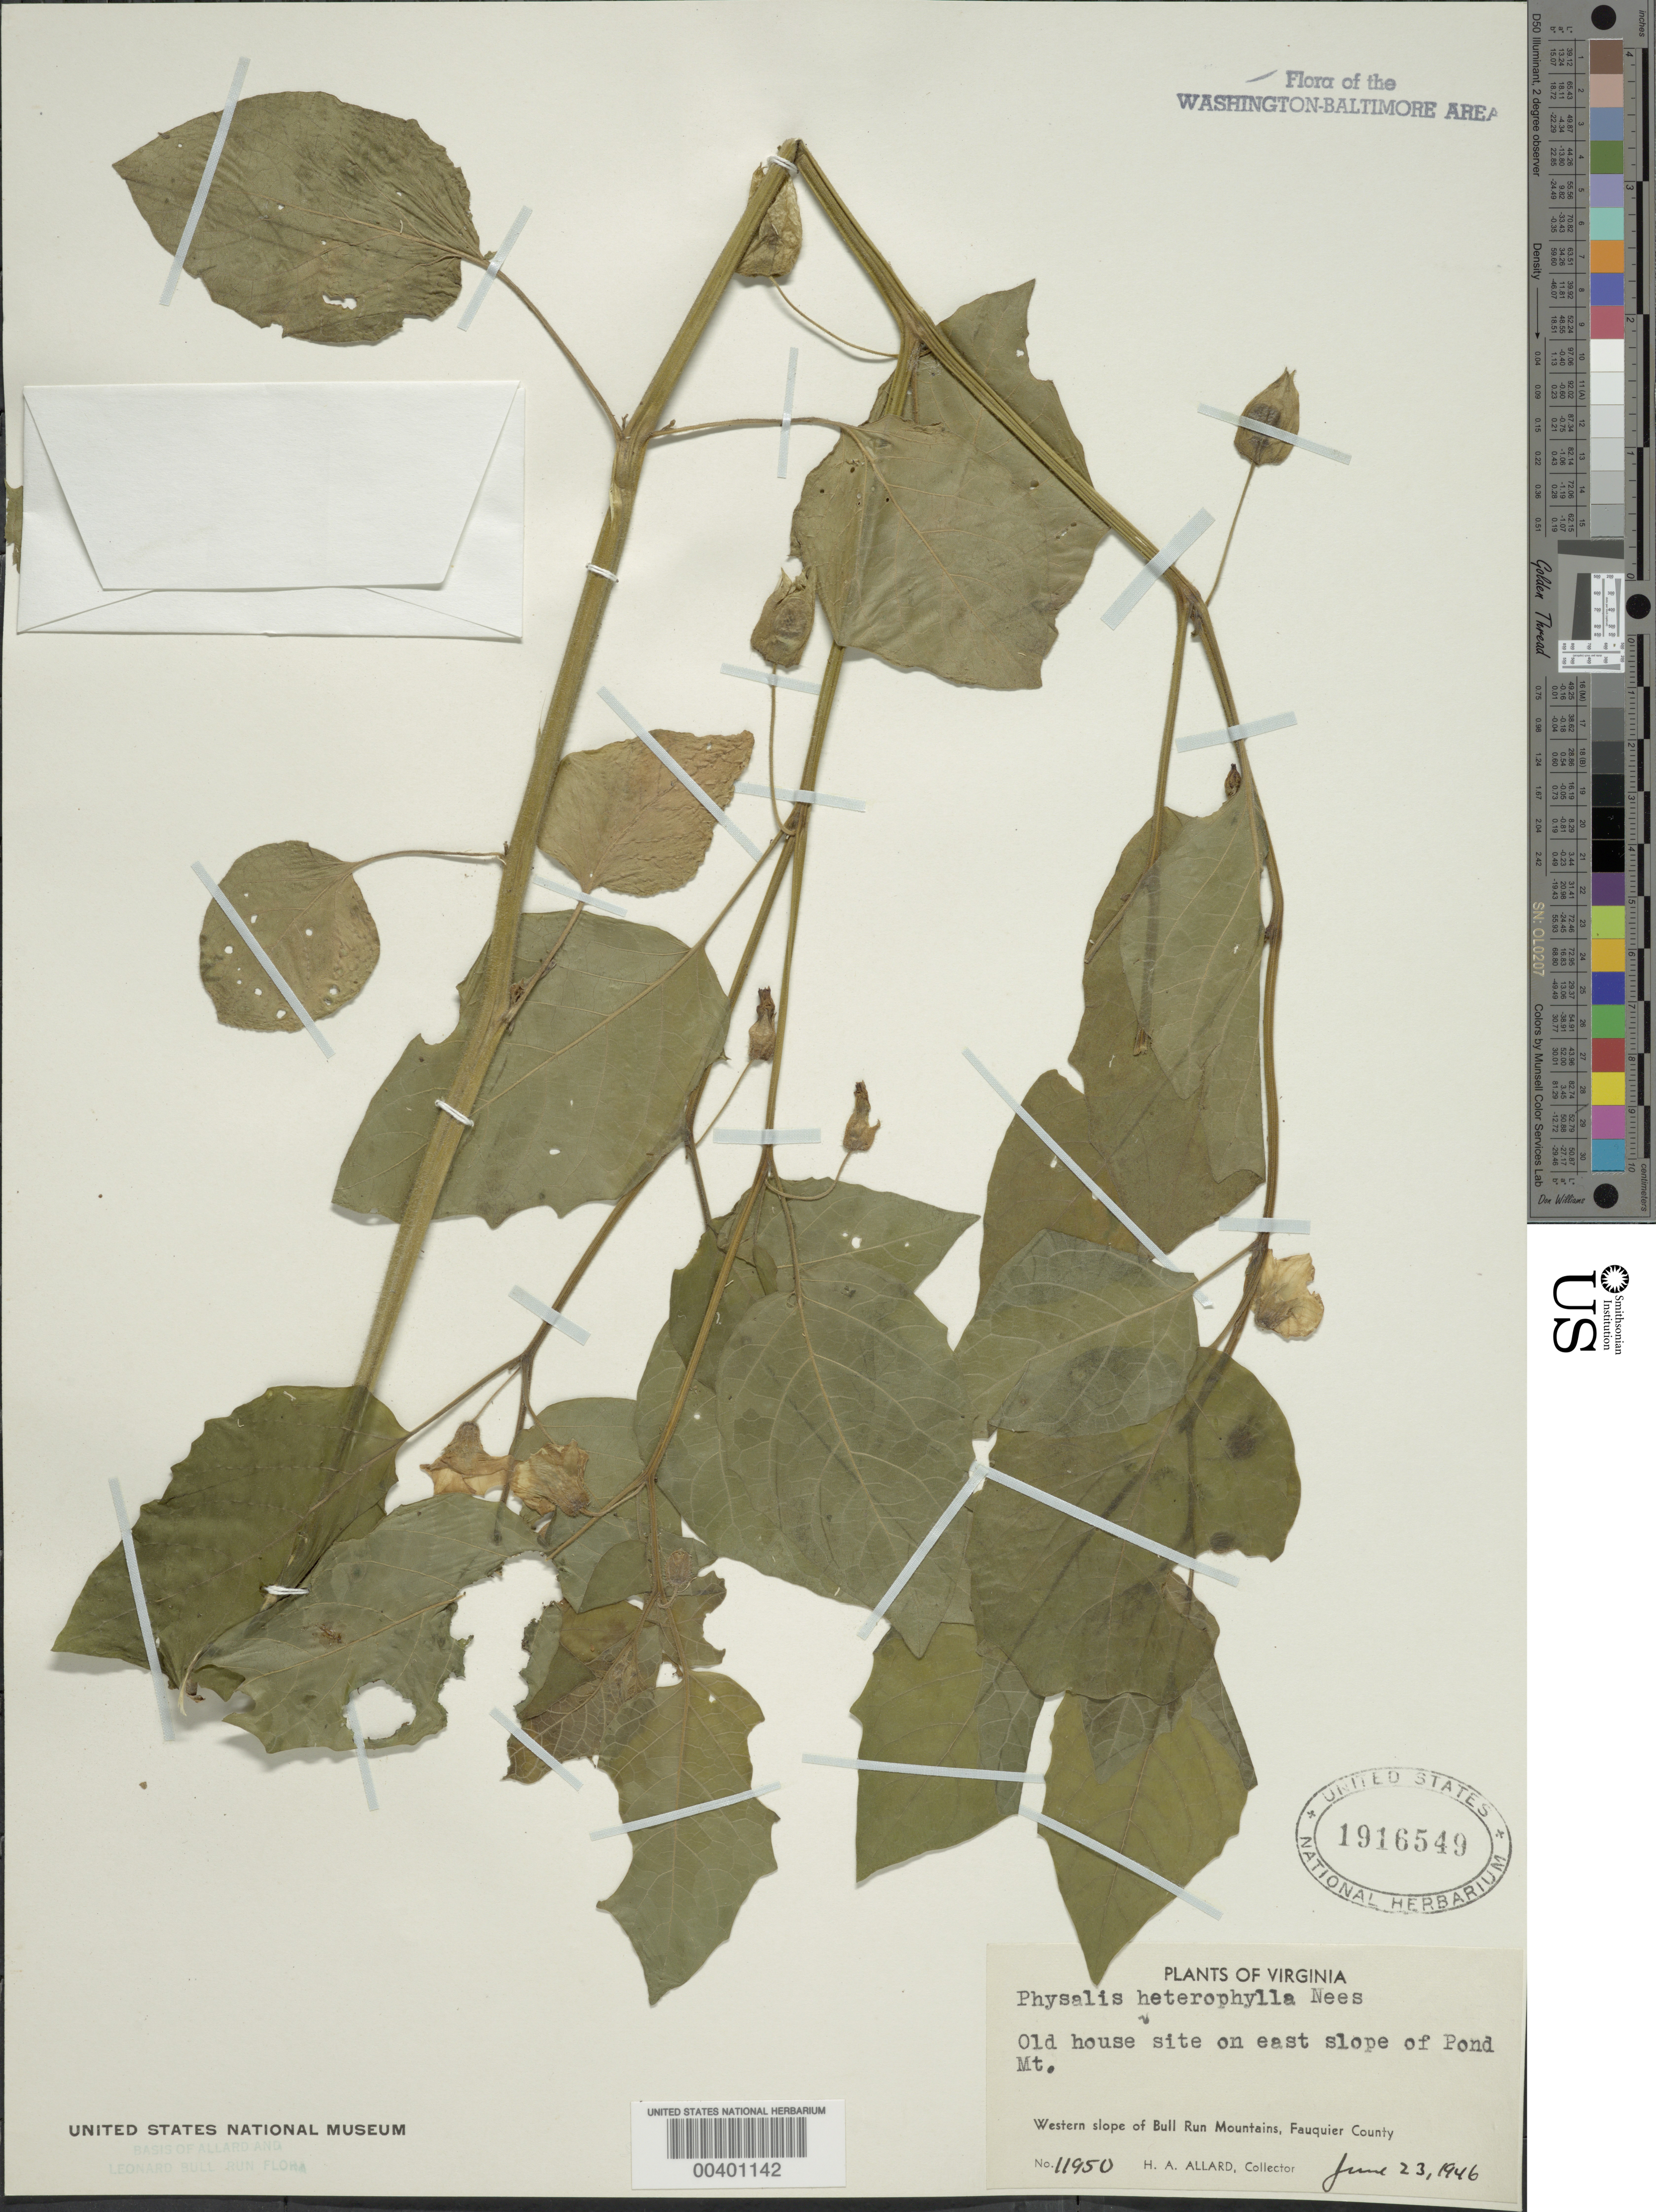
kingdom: Plantae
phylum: Tracheophyta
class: Magnoliopsida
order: Solanales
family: Solanaceae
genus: Physalis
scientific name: Physalis heterophylla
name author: Nees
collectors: H. A. Allard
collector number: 11950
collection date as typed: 23 Jun 1946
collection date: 1946-06-23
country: United States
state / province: Virginia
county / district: Fauquier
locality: East slope of Pond Mountain, western slope of Bull Run Mountains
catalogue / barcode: US 1916549